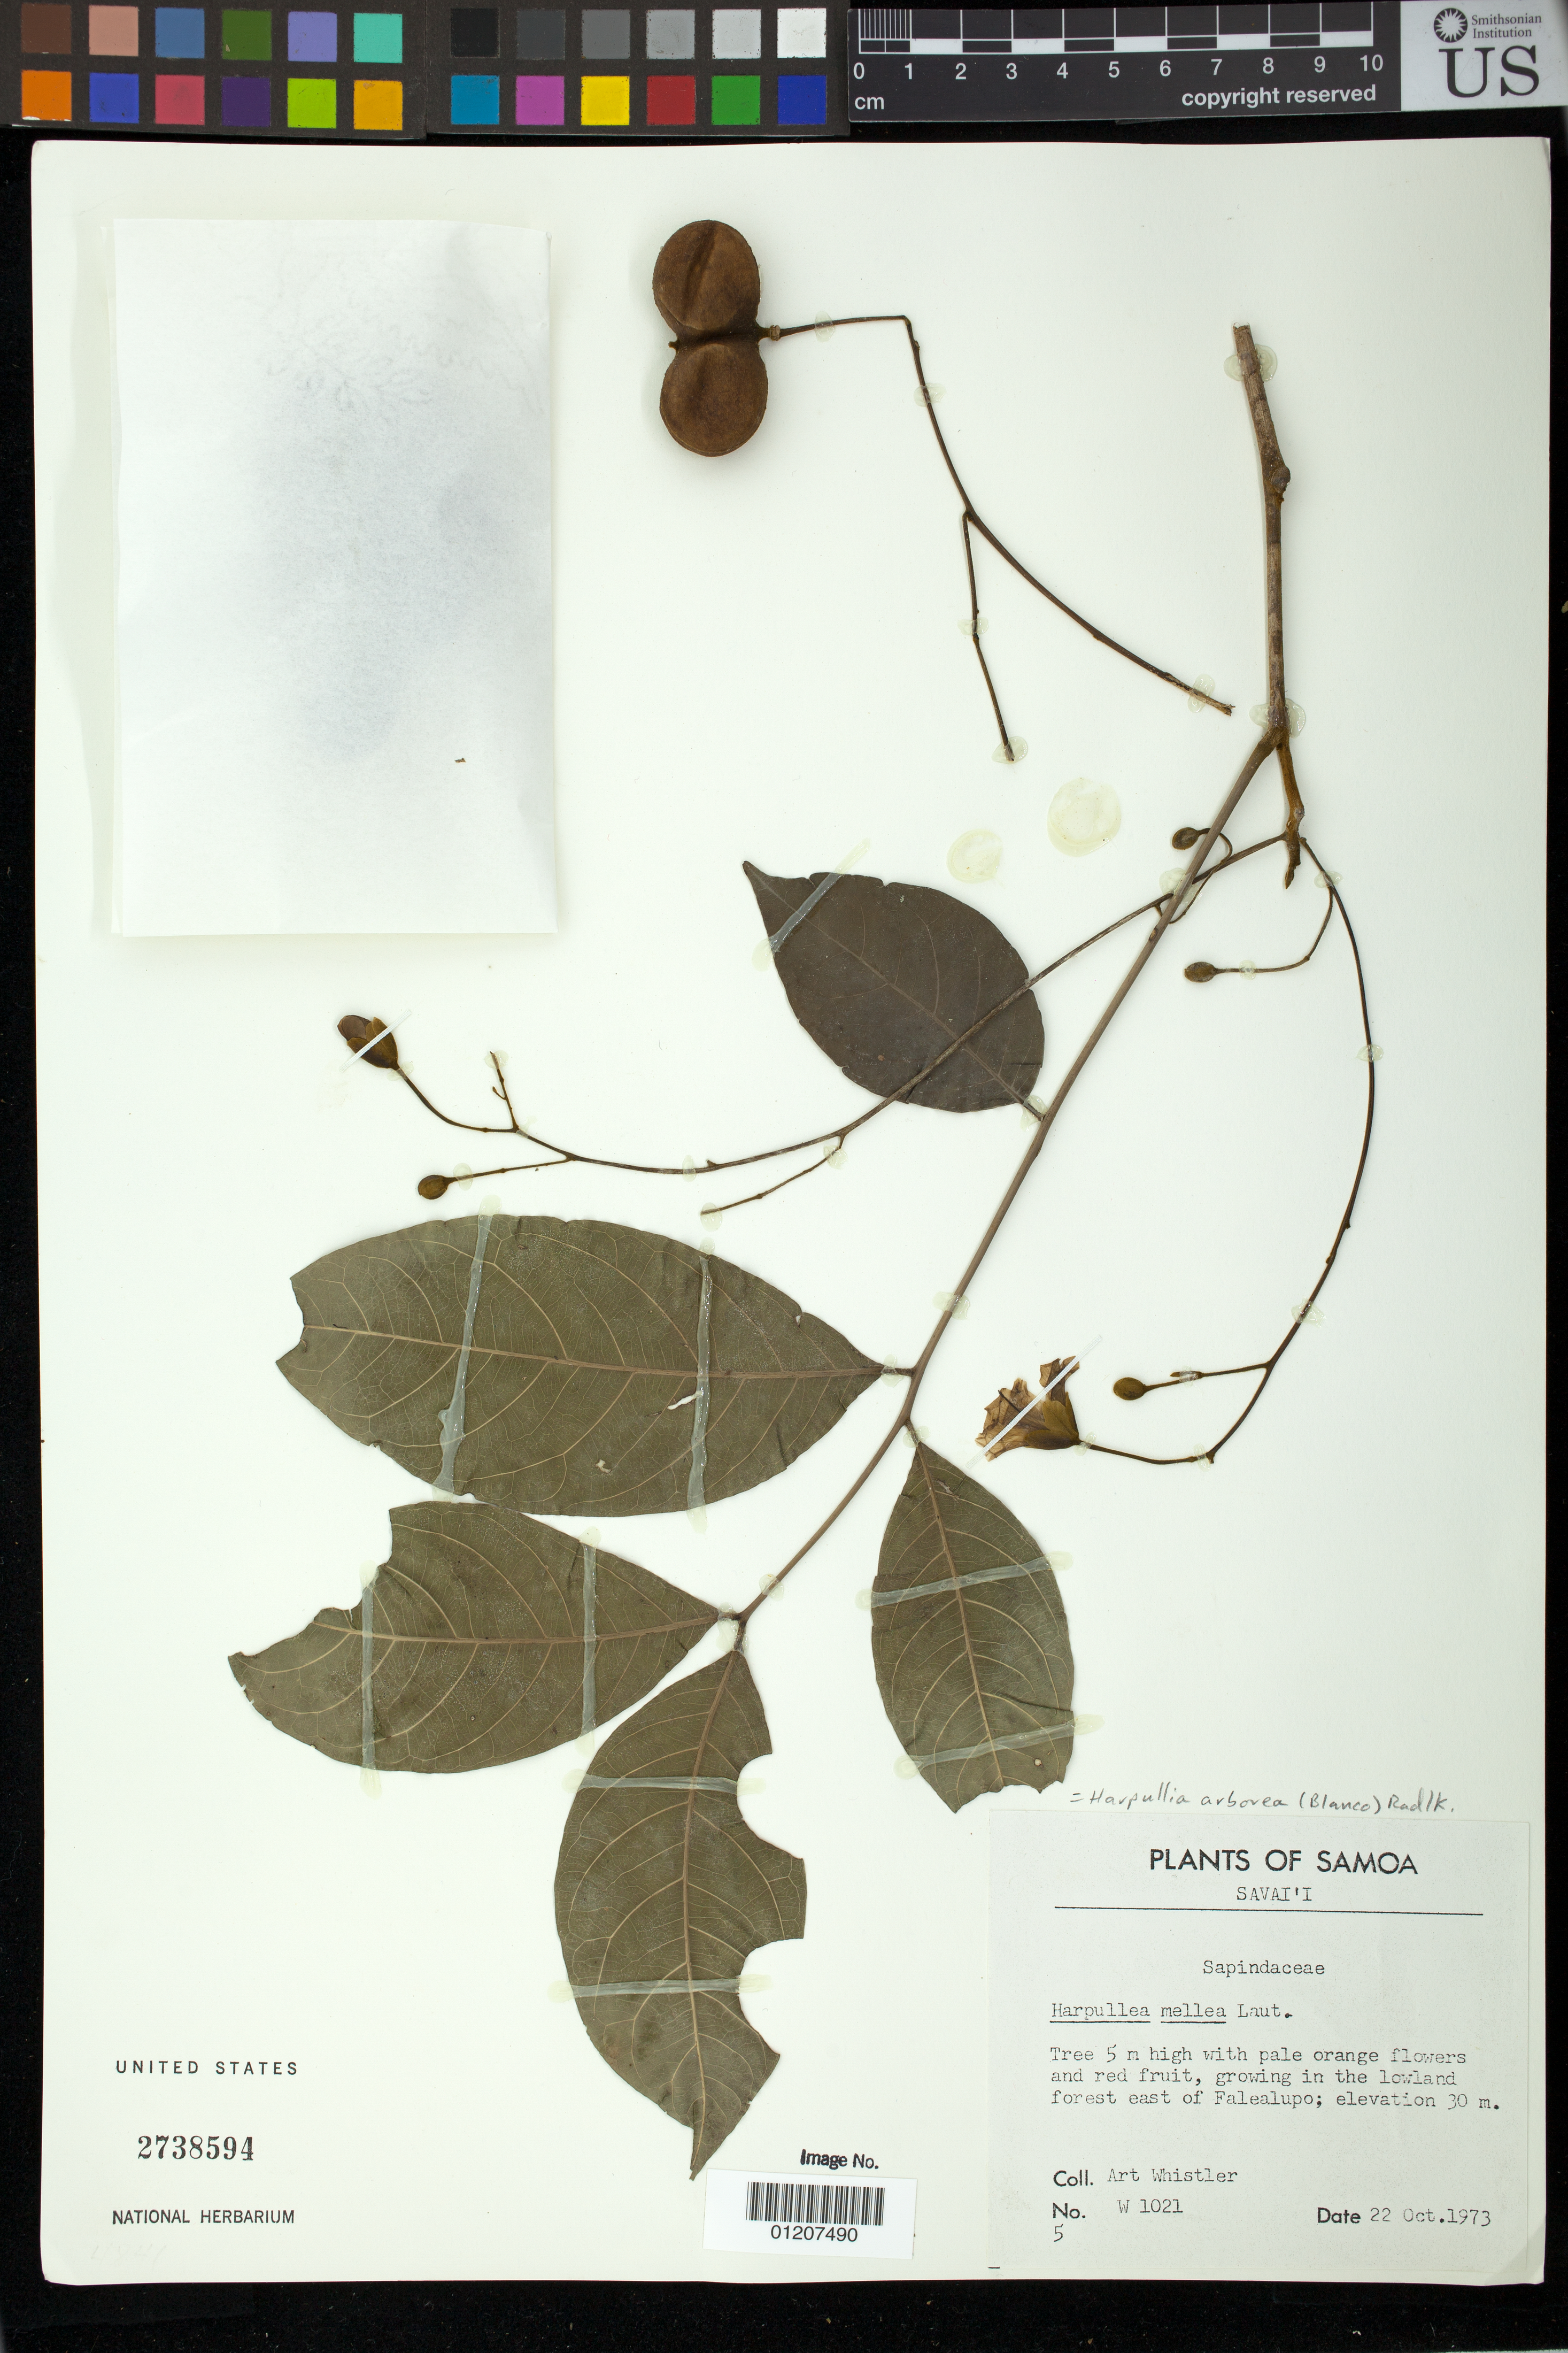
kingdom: Plantae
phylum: Tracheophyta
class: Magnoliopsida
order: Sapindales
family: Sapindaceae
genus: Harpullia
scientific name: Harpullia arborea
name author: (Blanco) Radlk.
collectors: A. Whistler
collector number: W1021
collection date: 1973-10-22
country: Samoa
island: Savai'i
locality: growing east of Falealupo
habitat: Lowland forest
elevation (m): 30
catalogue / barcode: US 2738594